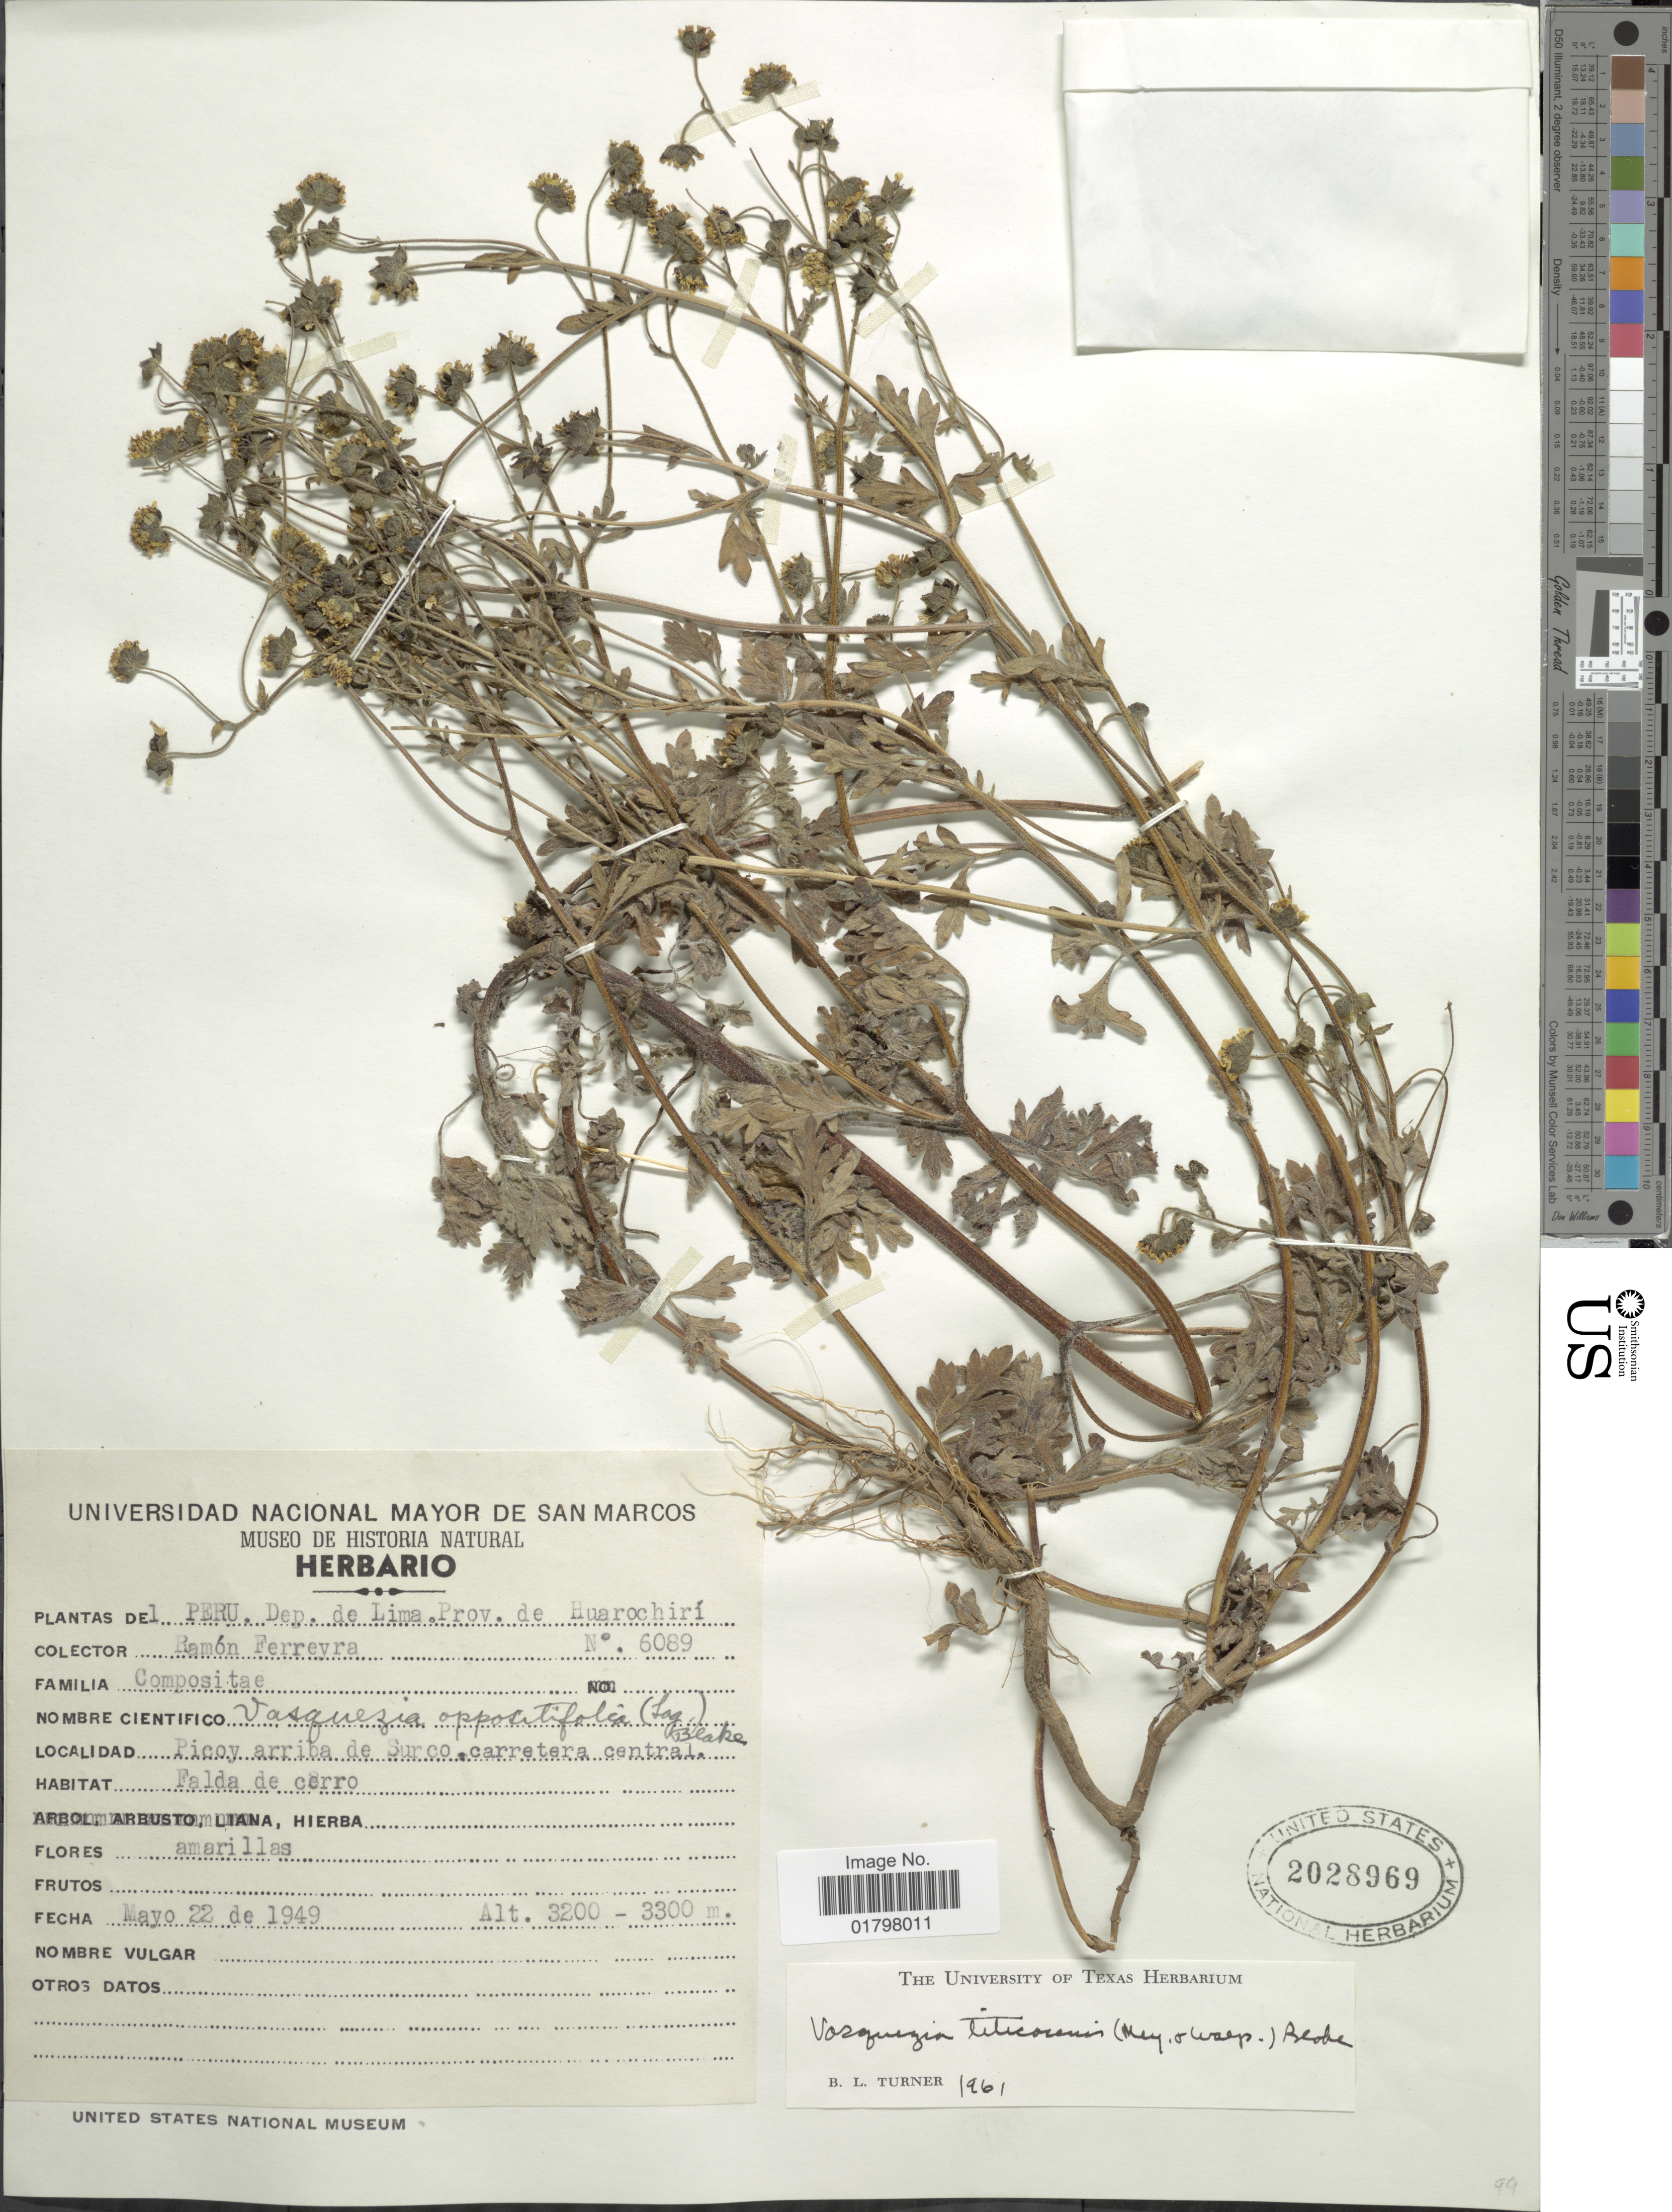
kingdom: Plantae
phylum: Tracheophyta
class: Magnoliopsida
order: Asterales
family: Asteraceae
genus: Vasquesia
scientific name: Vasquesia titicacensis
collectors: R. A. Ferreyra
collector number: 6089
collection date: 1949-05-22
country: Peru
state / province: Lima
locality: Dep. de Lima. Prov. de Huarochirí. Picoy arriba de Surco, carretera central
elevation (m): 3200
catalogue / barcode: US 2028969